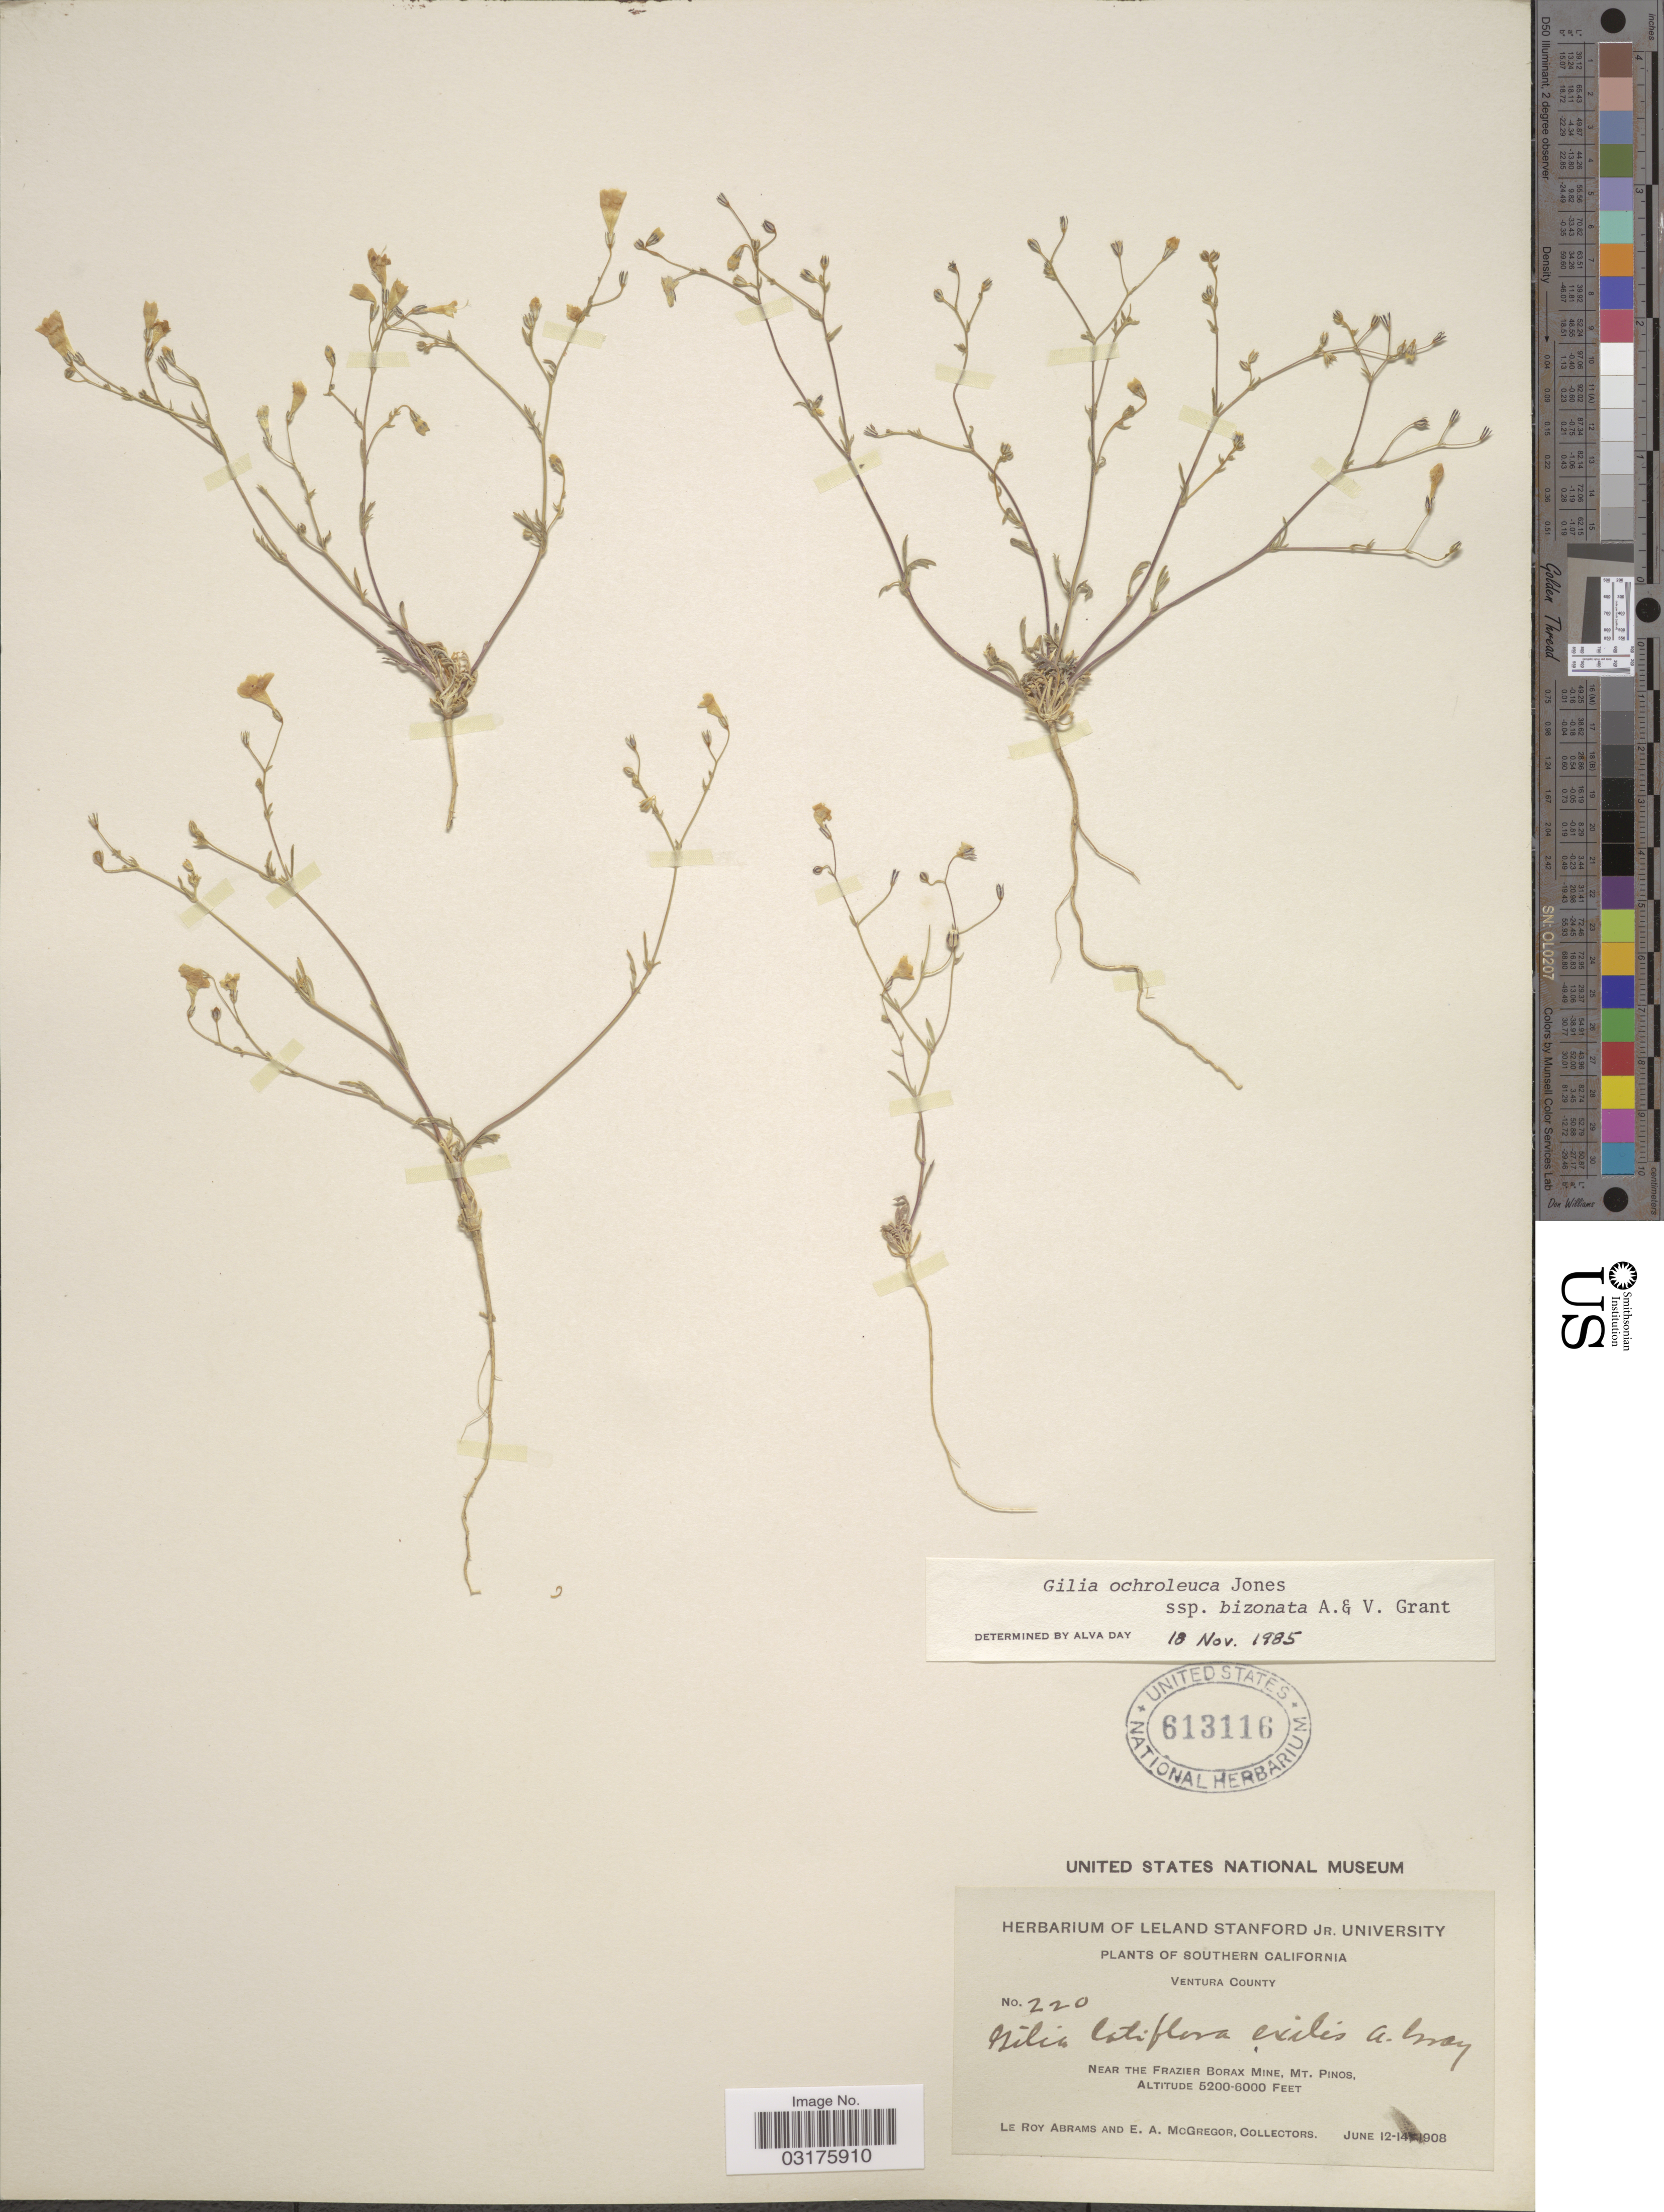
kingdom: Plantae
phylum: Tracheophyta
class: Magnoliopsida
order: Ericales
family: Polemoniaceae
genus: Gilia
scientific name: Gilia ochroleuca subsp. bizonata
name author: A.D. Grant & V.E. Grant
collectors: L. Abrams & E. A. McGregor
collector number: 220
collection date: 1908-06-12/1908-06-14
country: United States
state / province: California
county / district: Ventura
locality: Southern California, Ventura County, Near the Frazier Borax Mine, Mt. Pinos.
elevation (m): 1585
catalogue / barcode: US 613116